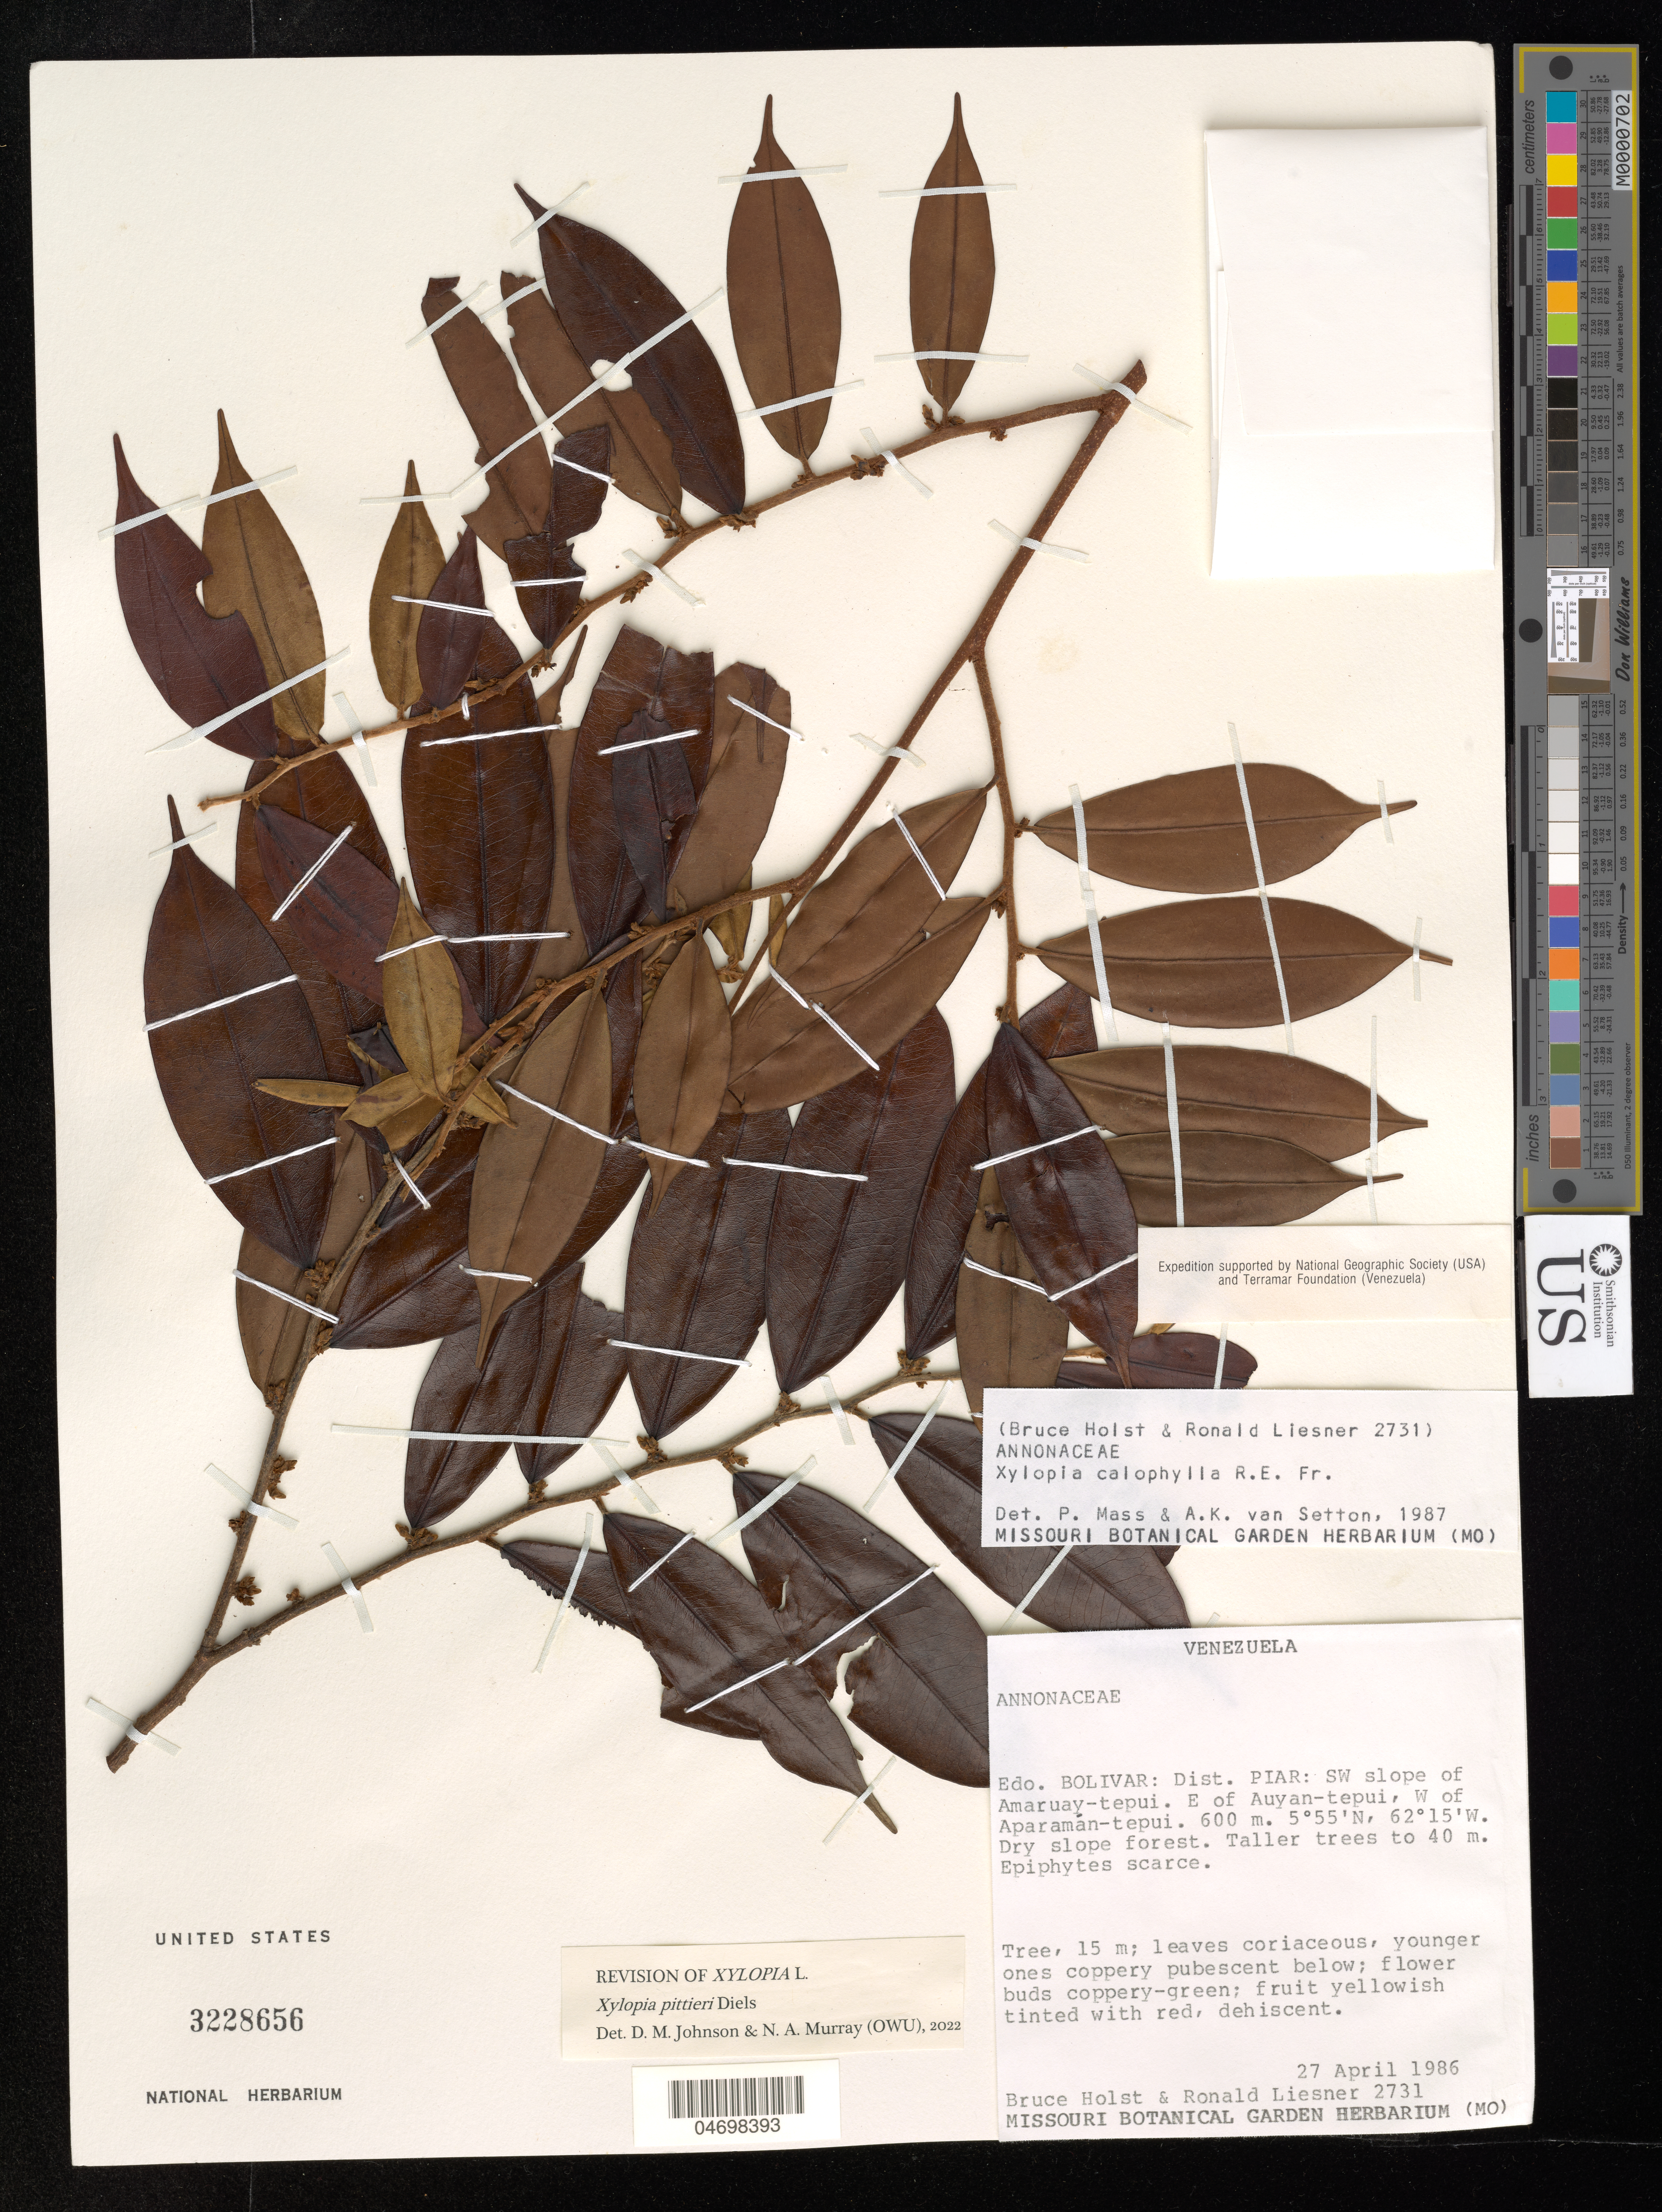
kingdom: Plantae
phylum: Tracheophyta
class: Magnoliopsida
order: Magnoliales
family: Annonaceae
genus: Xylopia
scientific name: Xylopia pittieri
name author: Diels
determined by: Johnson, D. M.; Murray, N. A.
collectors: B. Holst & R. L. Liesner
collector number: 2731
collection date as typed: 27-Apr-86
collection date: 1986-04-27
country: Venezuela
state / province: Bolívar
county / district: Piar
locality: Amaruay-tepuí, SW slope, E of Auyan-tepuí, W of Aparamán-tepuí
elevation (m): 600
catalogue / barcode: US 3228656